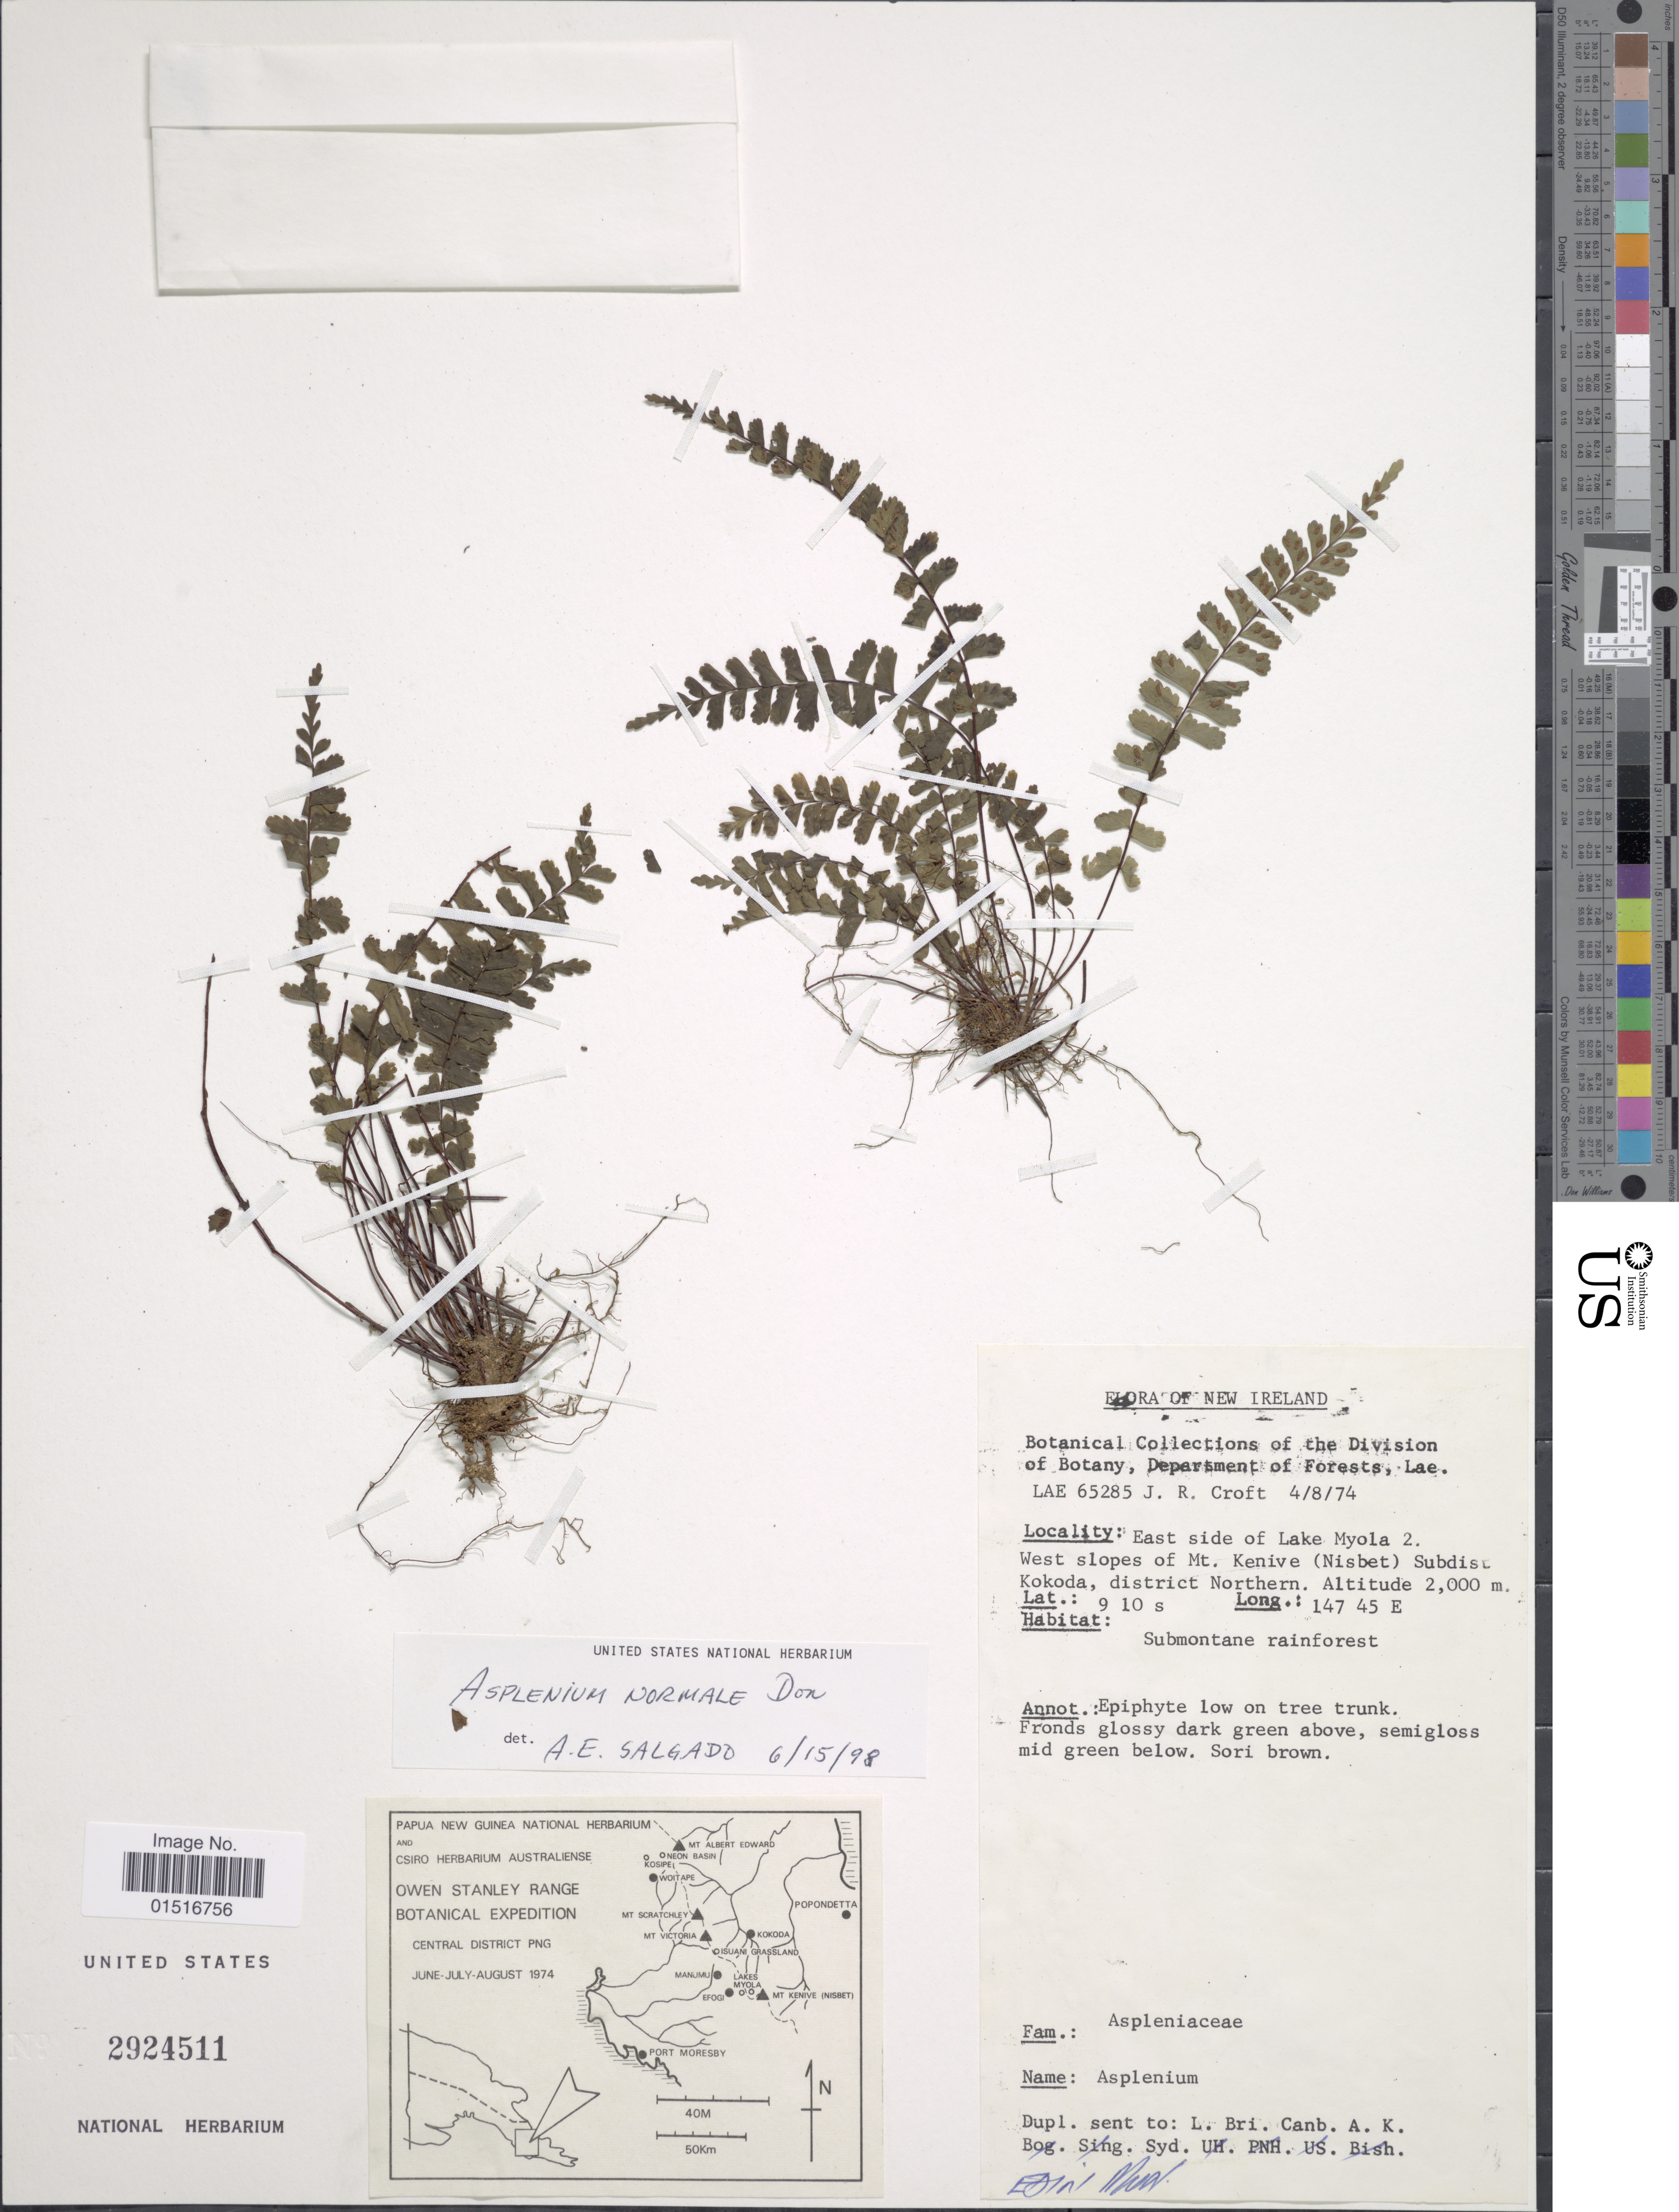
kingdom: Plantae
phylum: Tracheophyta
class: Polypodiopsida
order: Polypodiales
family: Aspleniaceae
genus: Asplenium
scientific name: Asplenium normale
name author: D. Don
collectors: J. R. Croft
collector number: LAE 65285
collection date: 1974-08-04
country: Papua New Guinea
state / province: New Ireland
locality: East side of lake Myola 2. West slopes of Mt. Kenive (Nisbet) Subdist Kokoda, district Northern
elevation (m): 2000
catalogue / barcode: US 2924511